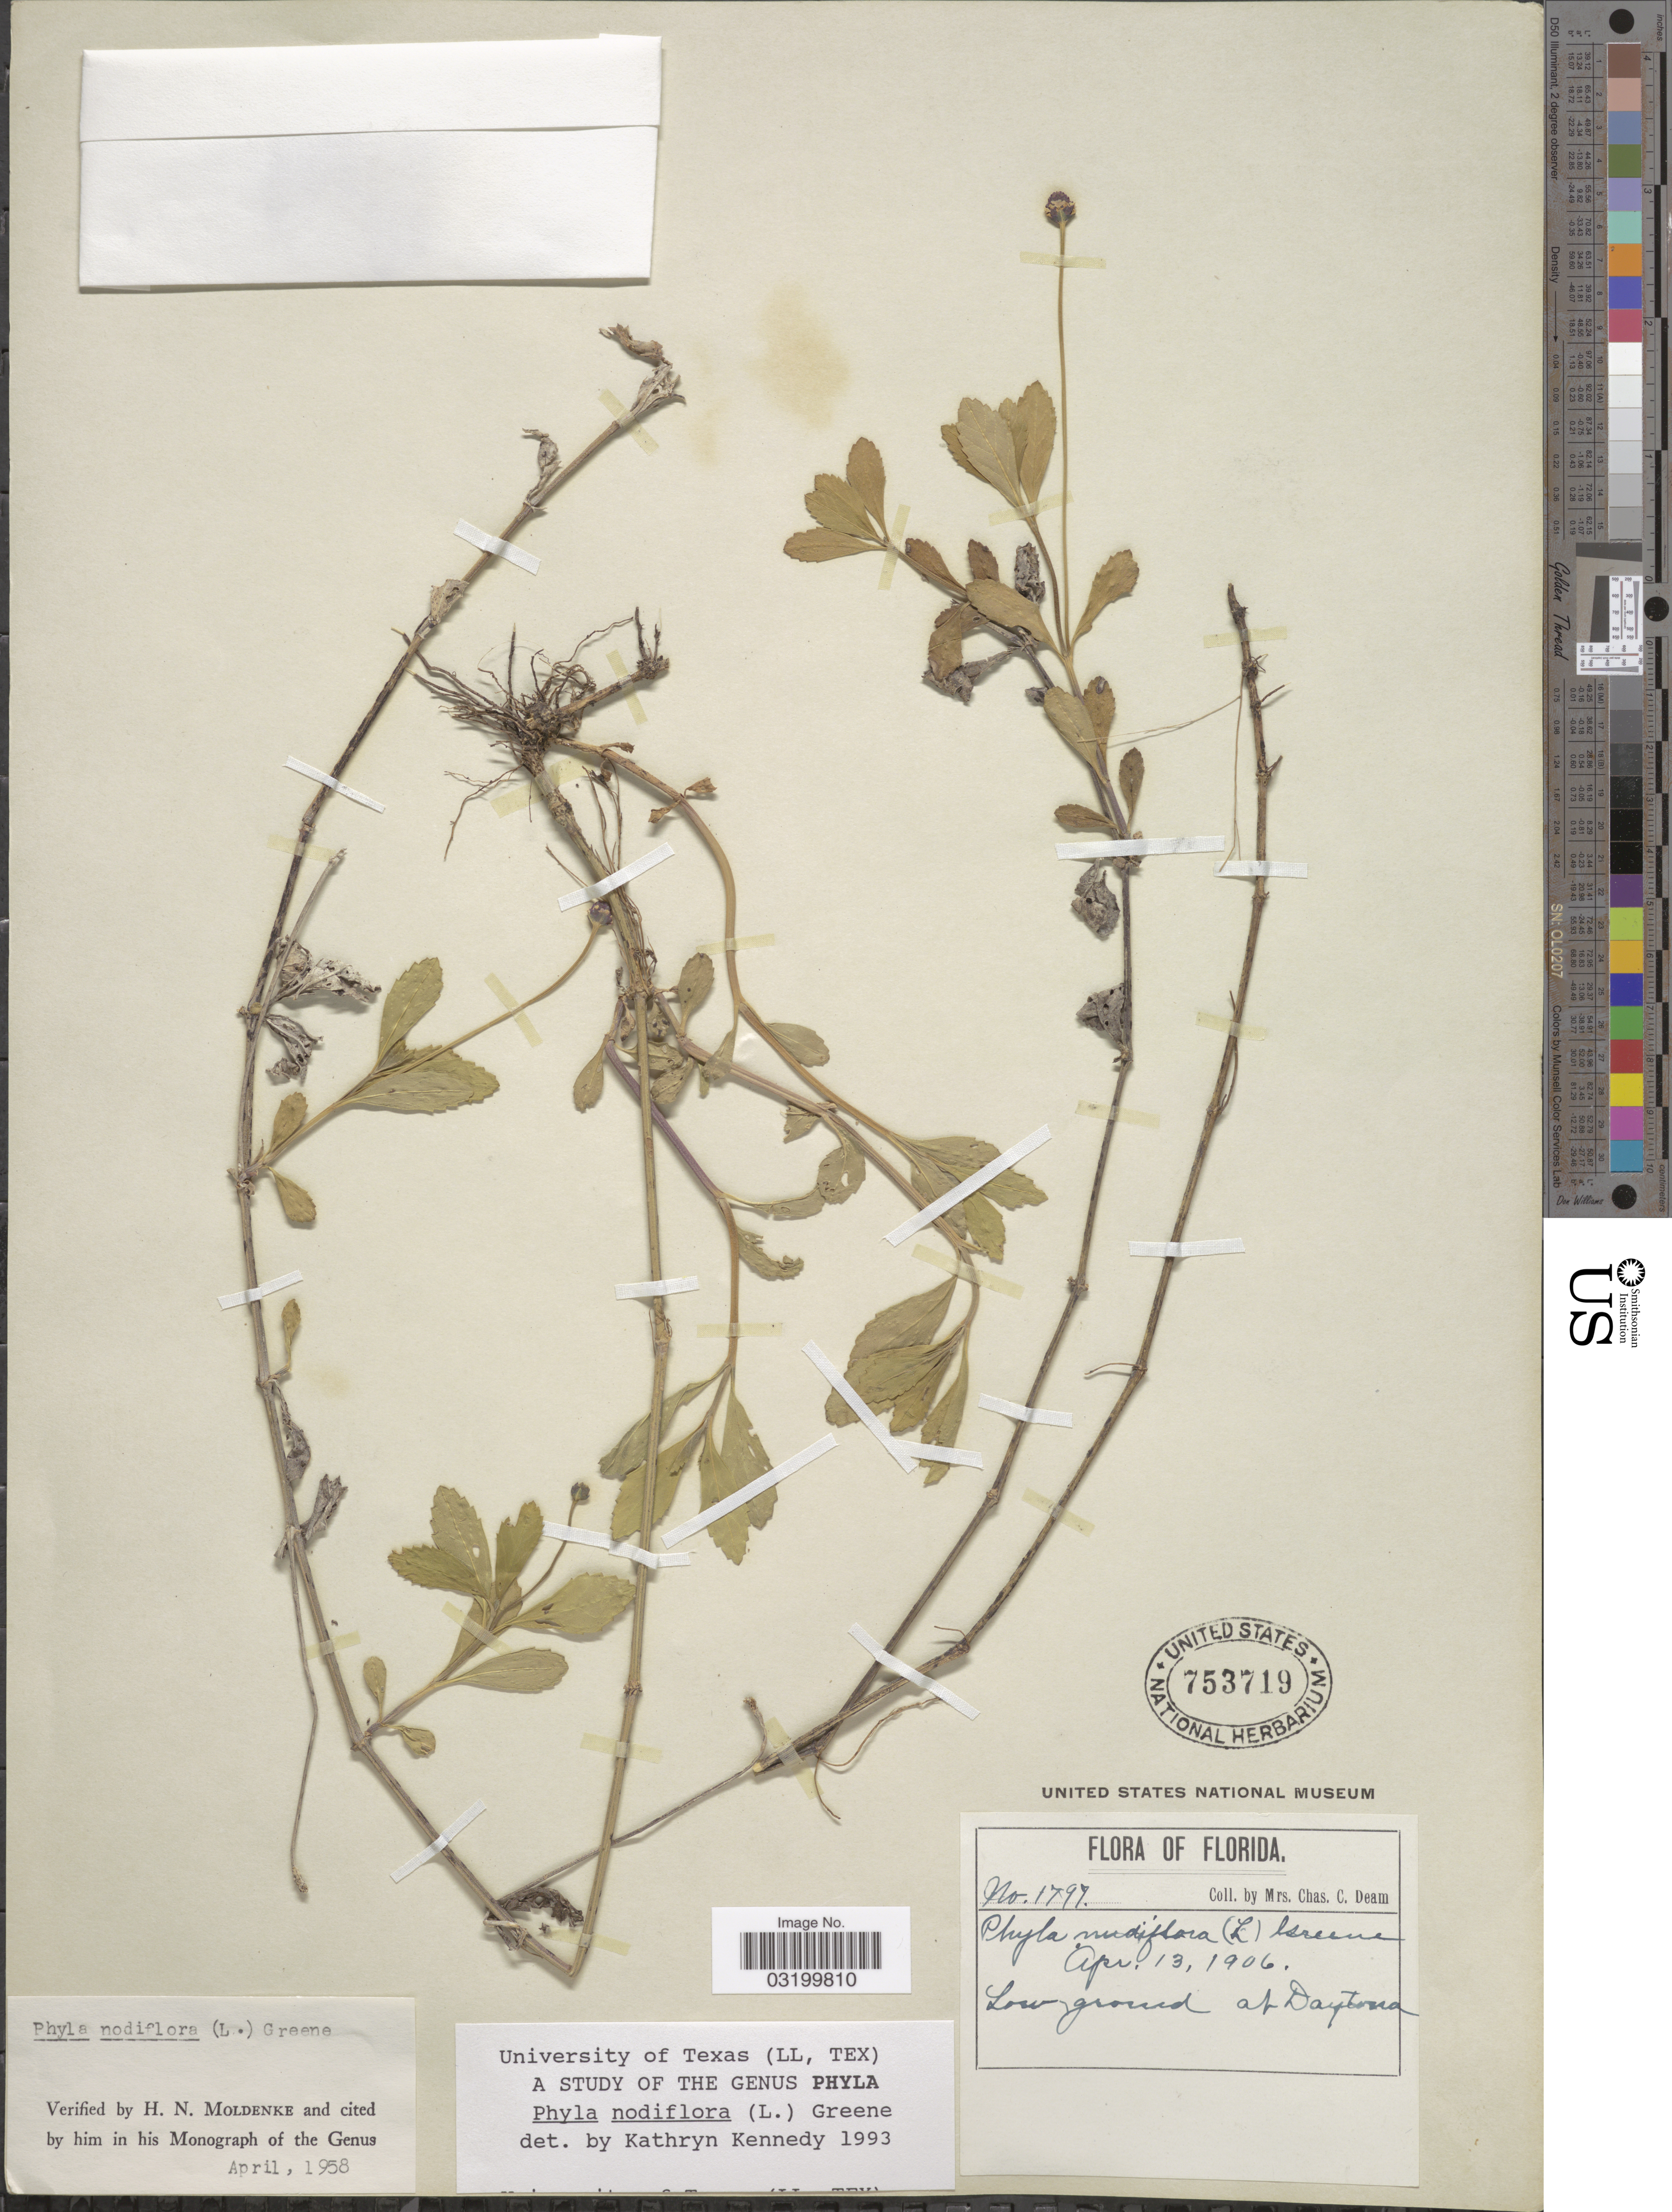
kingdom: Plantae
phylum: Tracheophyta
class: Magnoliopsida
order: Lamiales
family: Verbenaceae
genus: Phyla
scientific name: Phyla nodiflora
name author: (L.) Greene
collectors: C. Deam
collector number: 1797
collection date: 1906-04-13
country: United States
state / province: Florida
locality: Low ground at Daytona.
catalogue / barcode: US 753719